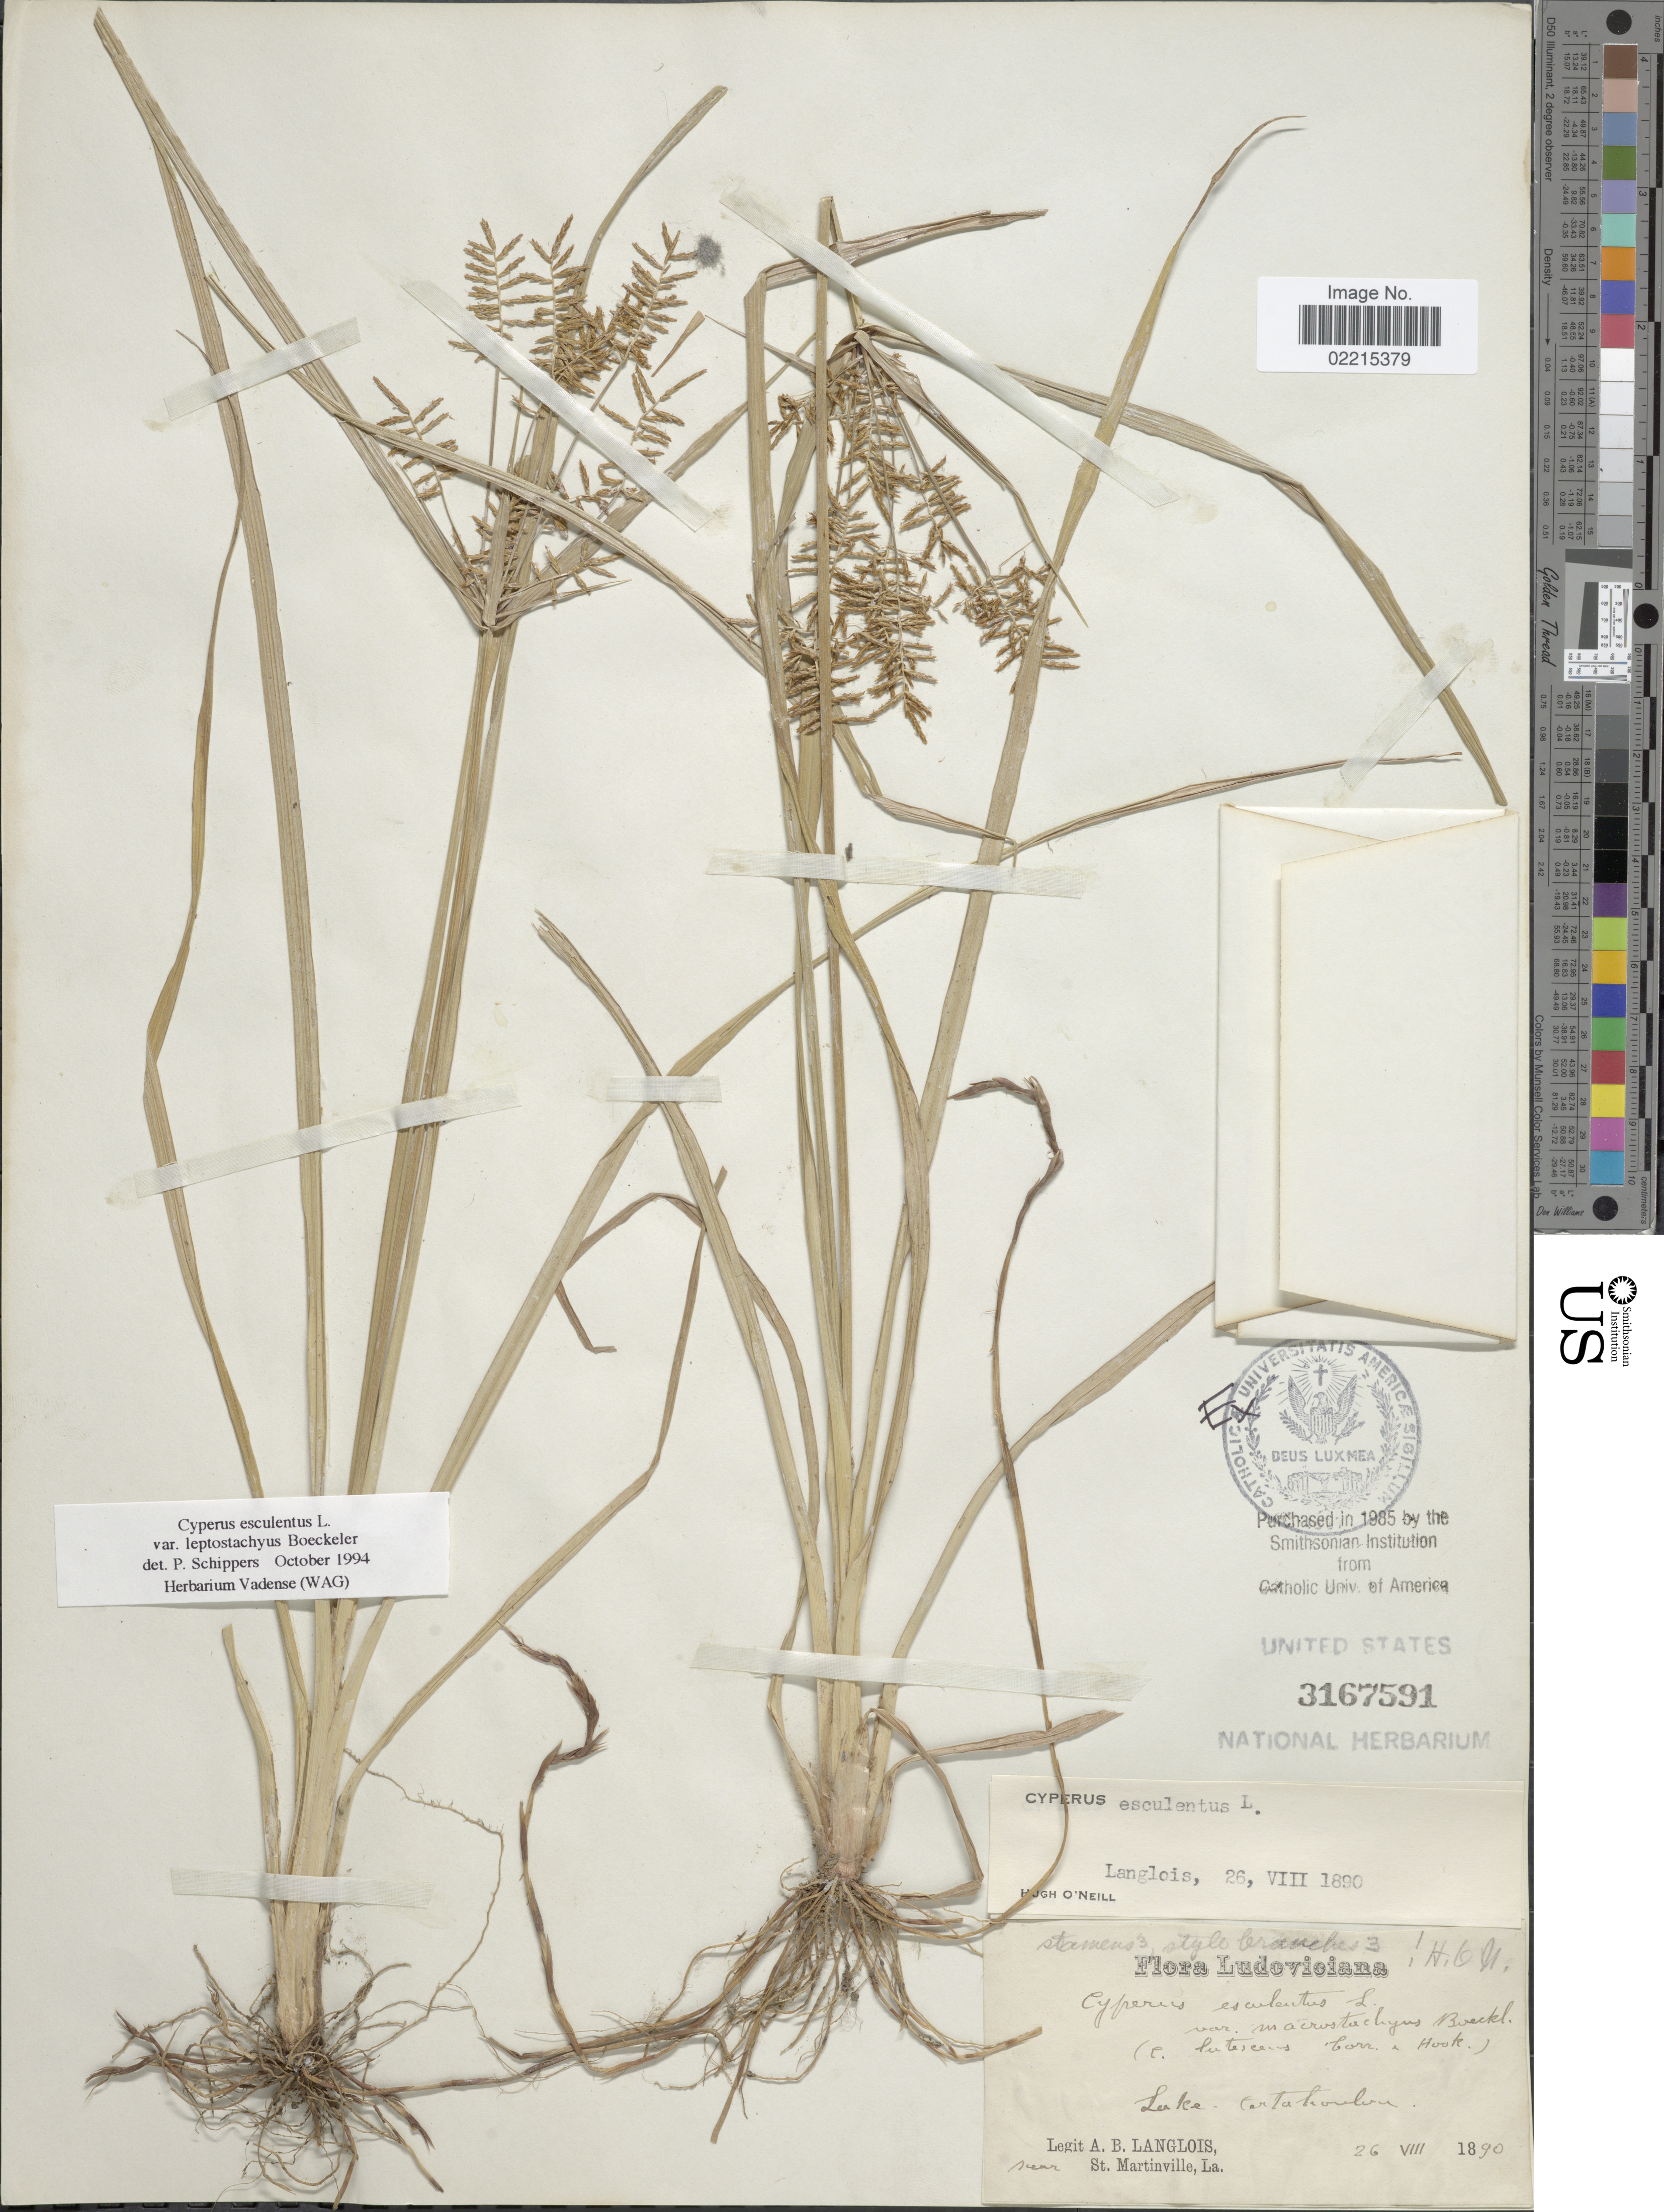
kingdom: Plantae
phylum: Tracheophyta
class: Liliopsida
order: Poales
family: Cyperaceae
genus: Cyperus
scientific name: Cyperus esculentus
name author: L.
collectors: A. Langlois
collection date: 1890-08-26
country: United States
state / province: Louisiana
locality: Lake Catahoula, near St. Martinville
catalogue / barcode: US 3167591